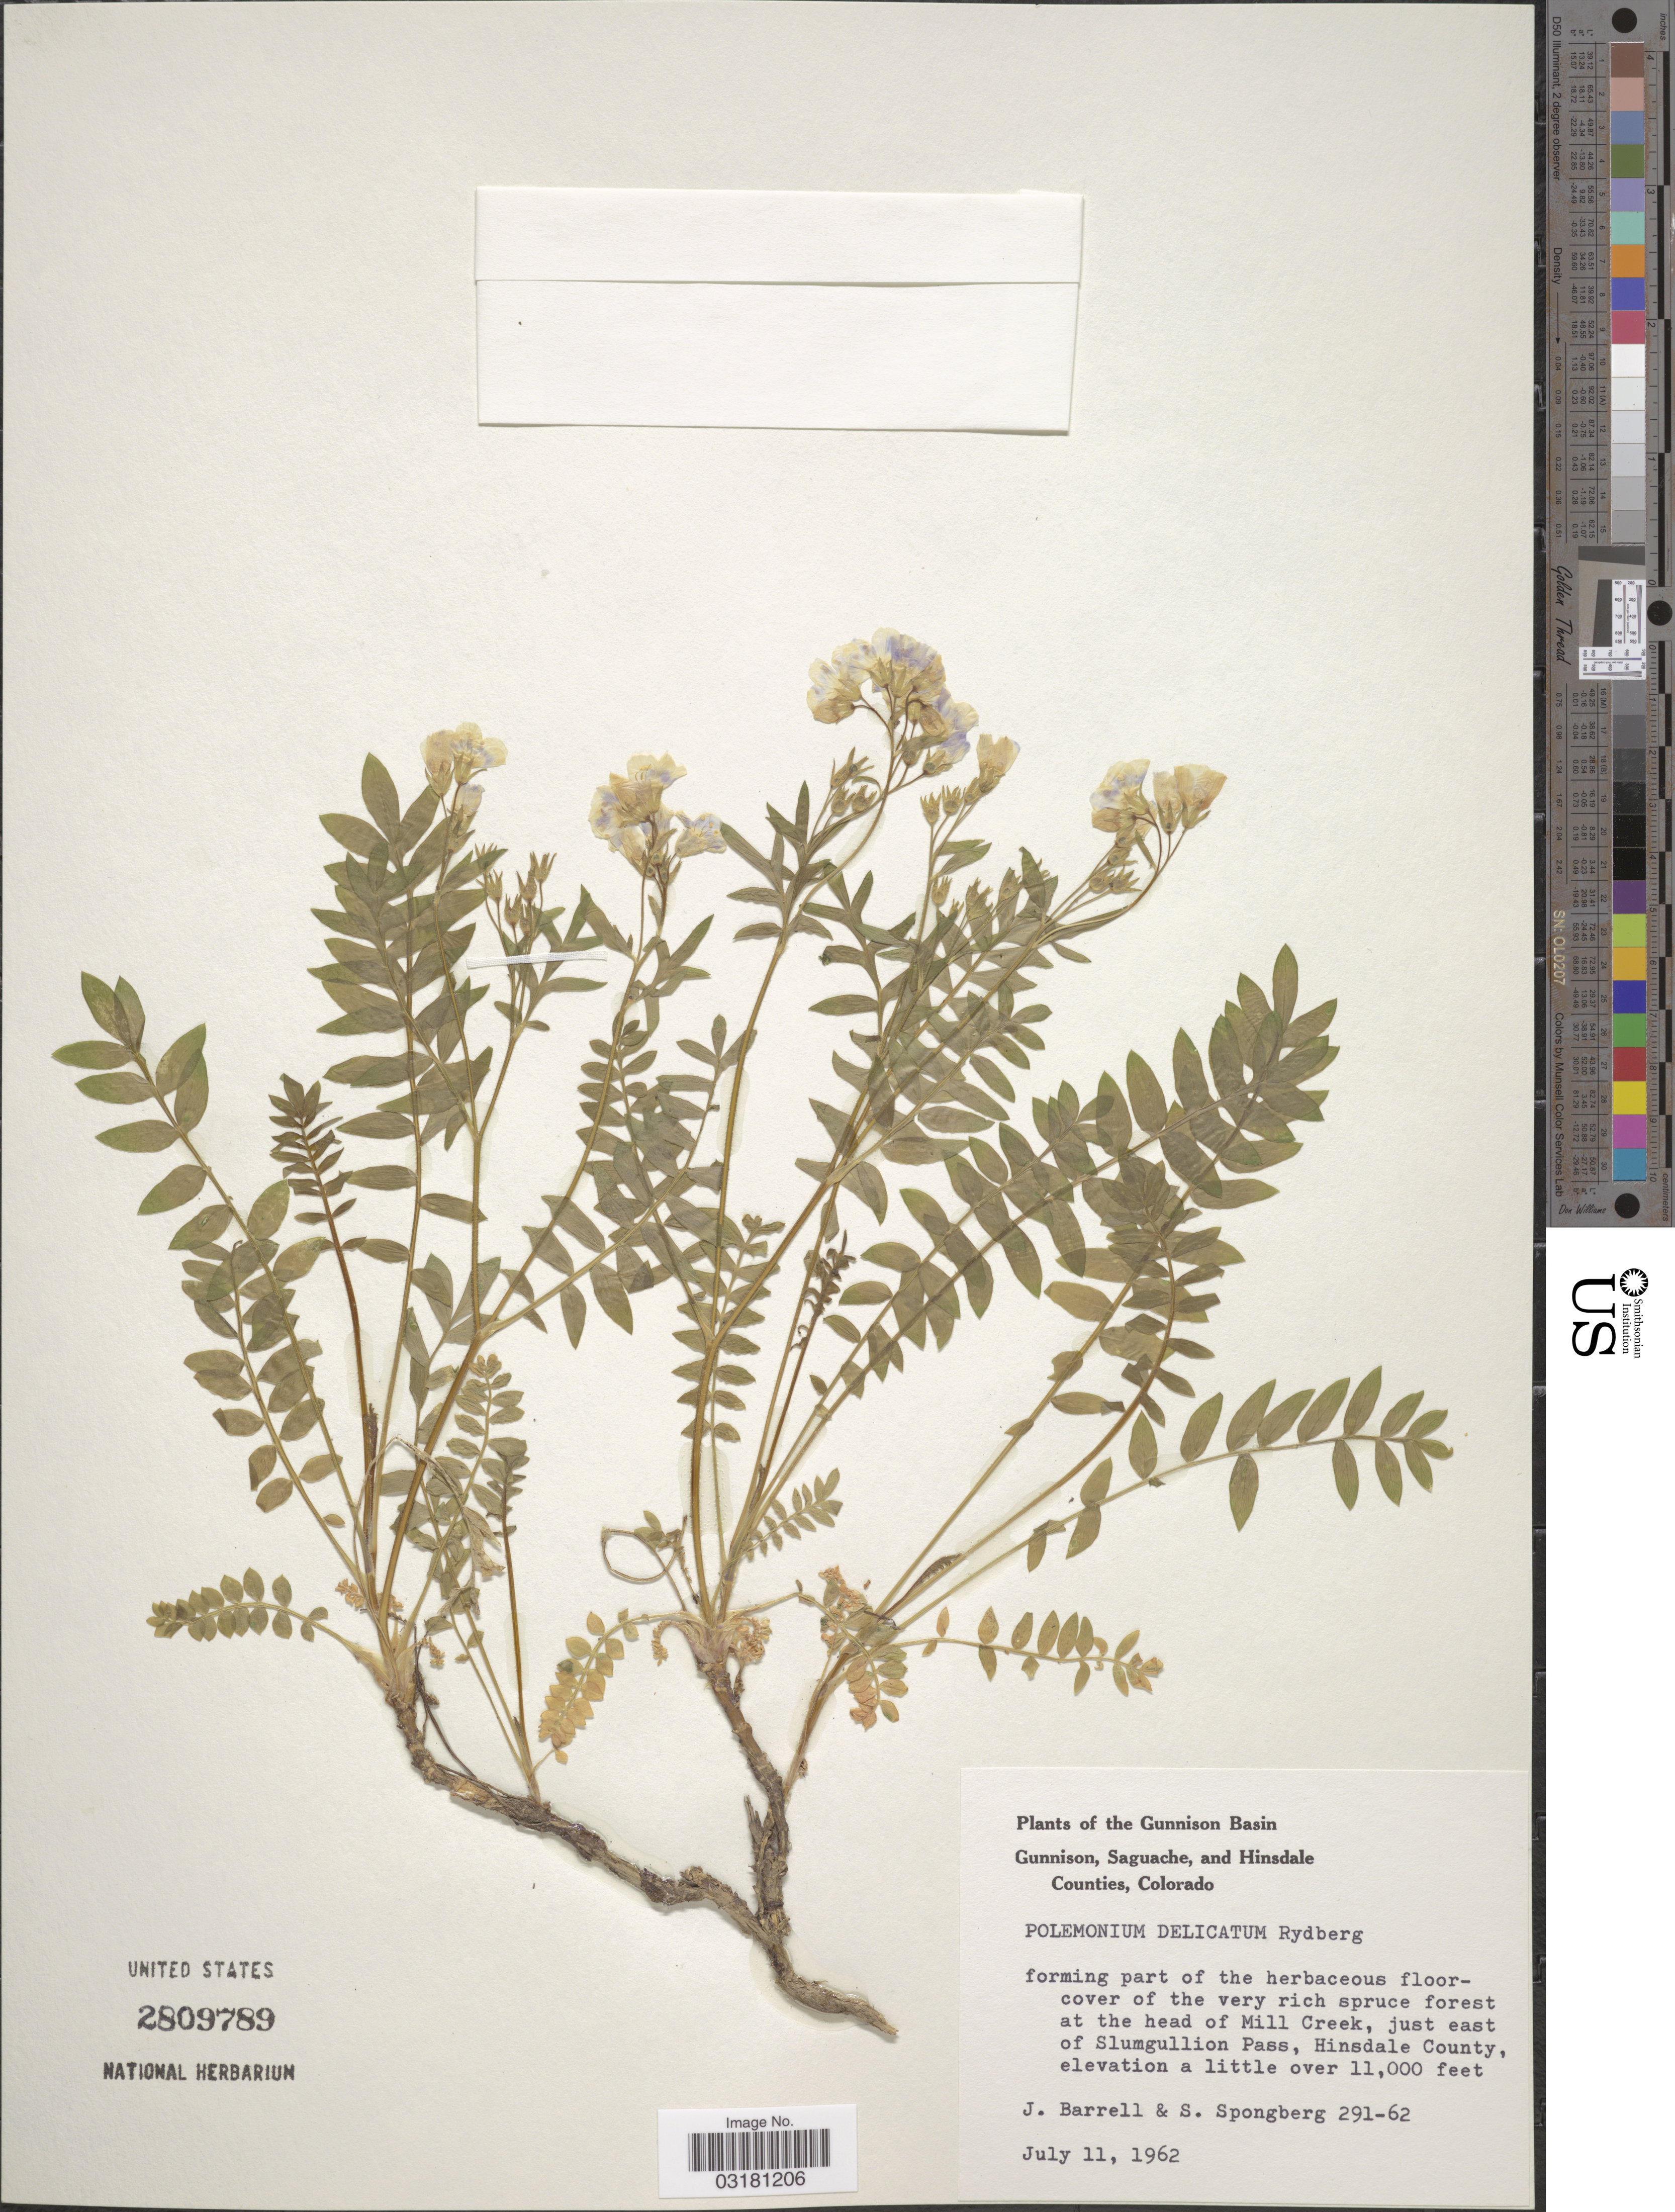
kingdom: Plantae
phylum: Tracheophyta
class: Magnoliopsida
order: Ericales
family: Polemoniaceae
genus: Polemonium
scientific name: Polemonium delicatum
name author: Rydb.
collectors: J. Barrell & S. A.Spongberg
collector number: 291-62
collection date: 1962-07-11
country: United States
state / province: Colorado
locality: The Gunnison Basin. At the head of Mill Creek, just east of Slumgullion Pass, Hinsdale County.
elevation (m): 3353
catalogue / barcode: US 2809789